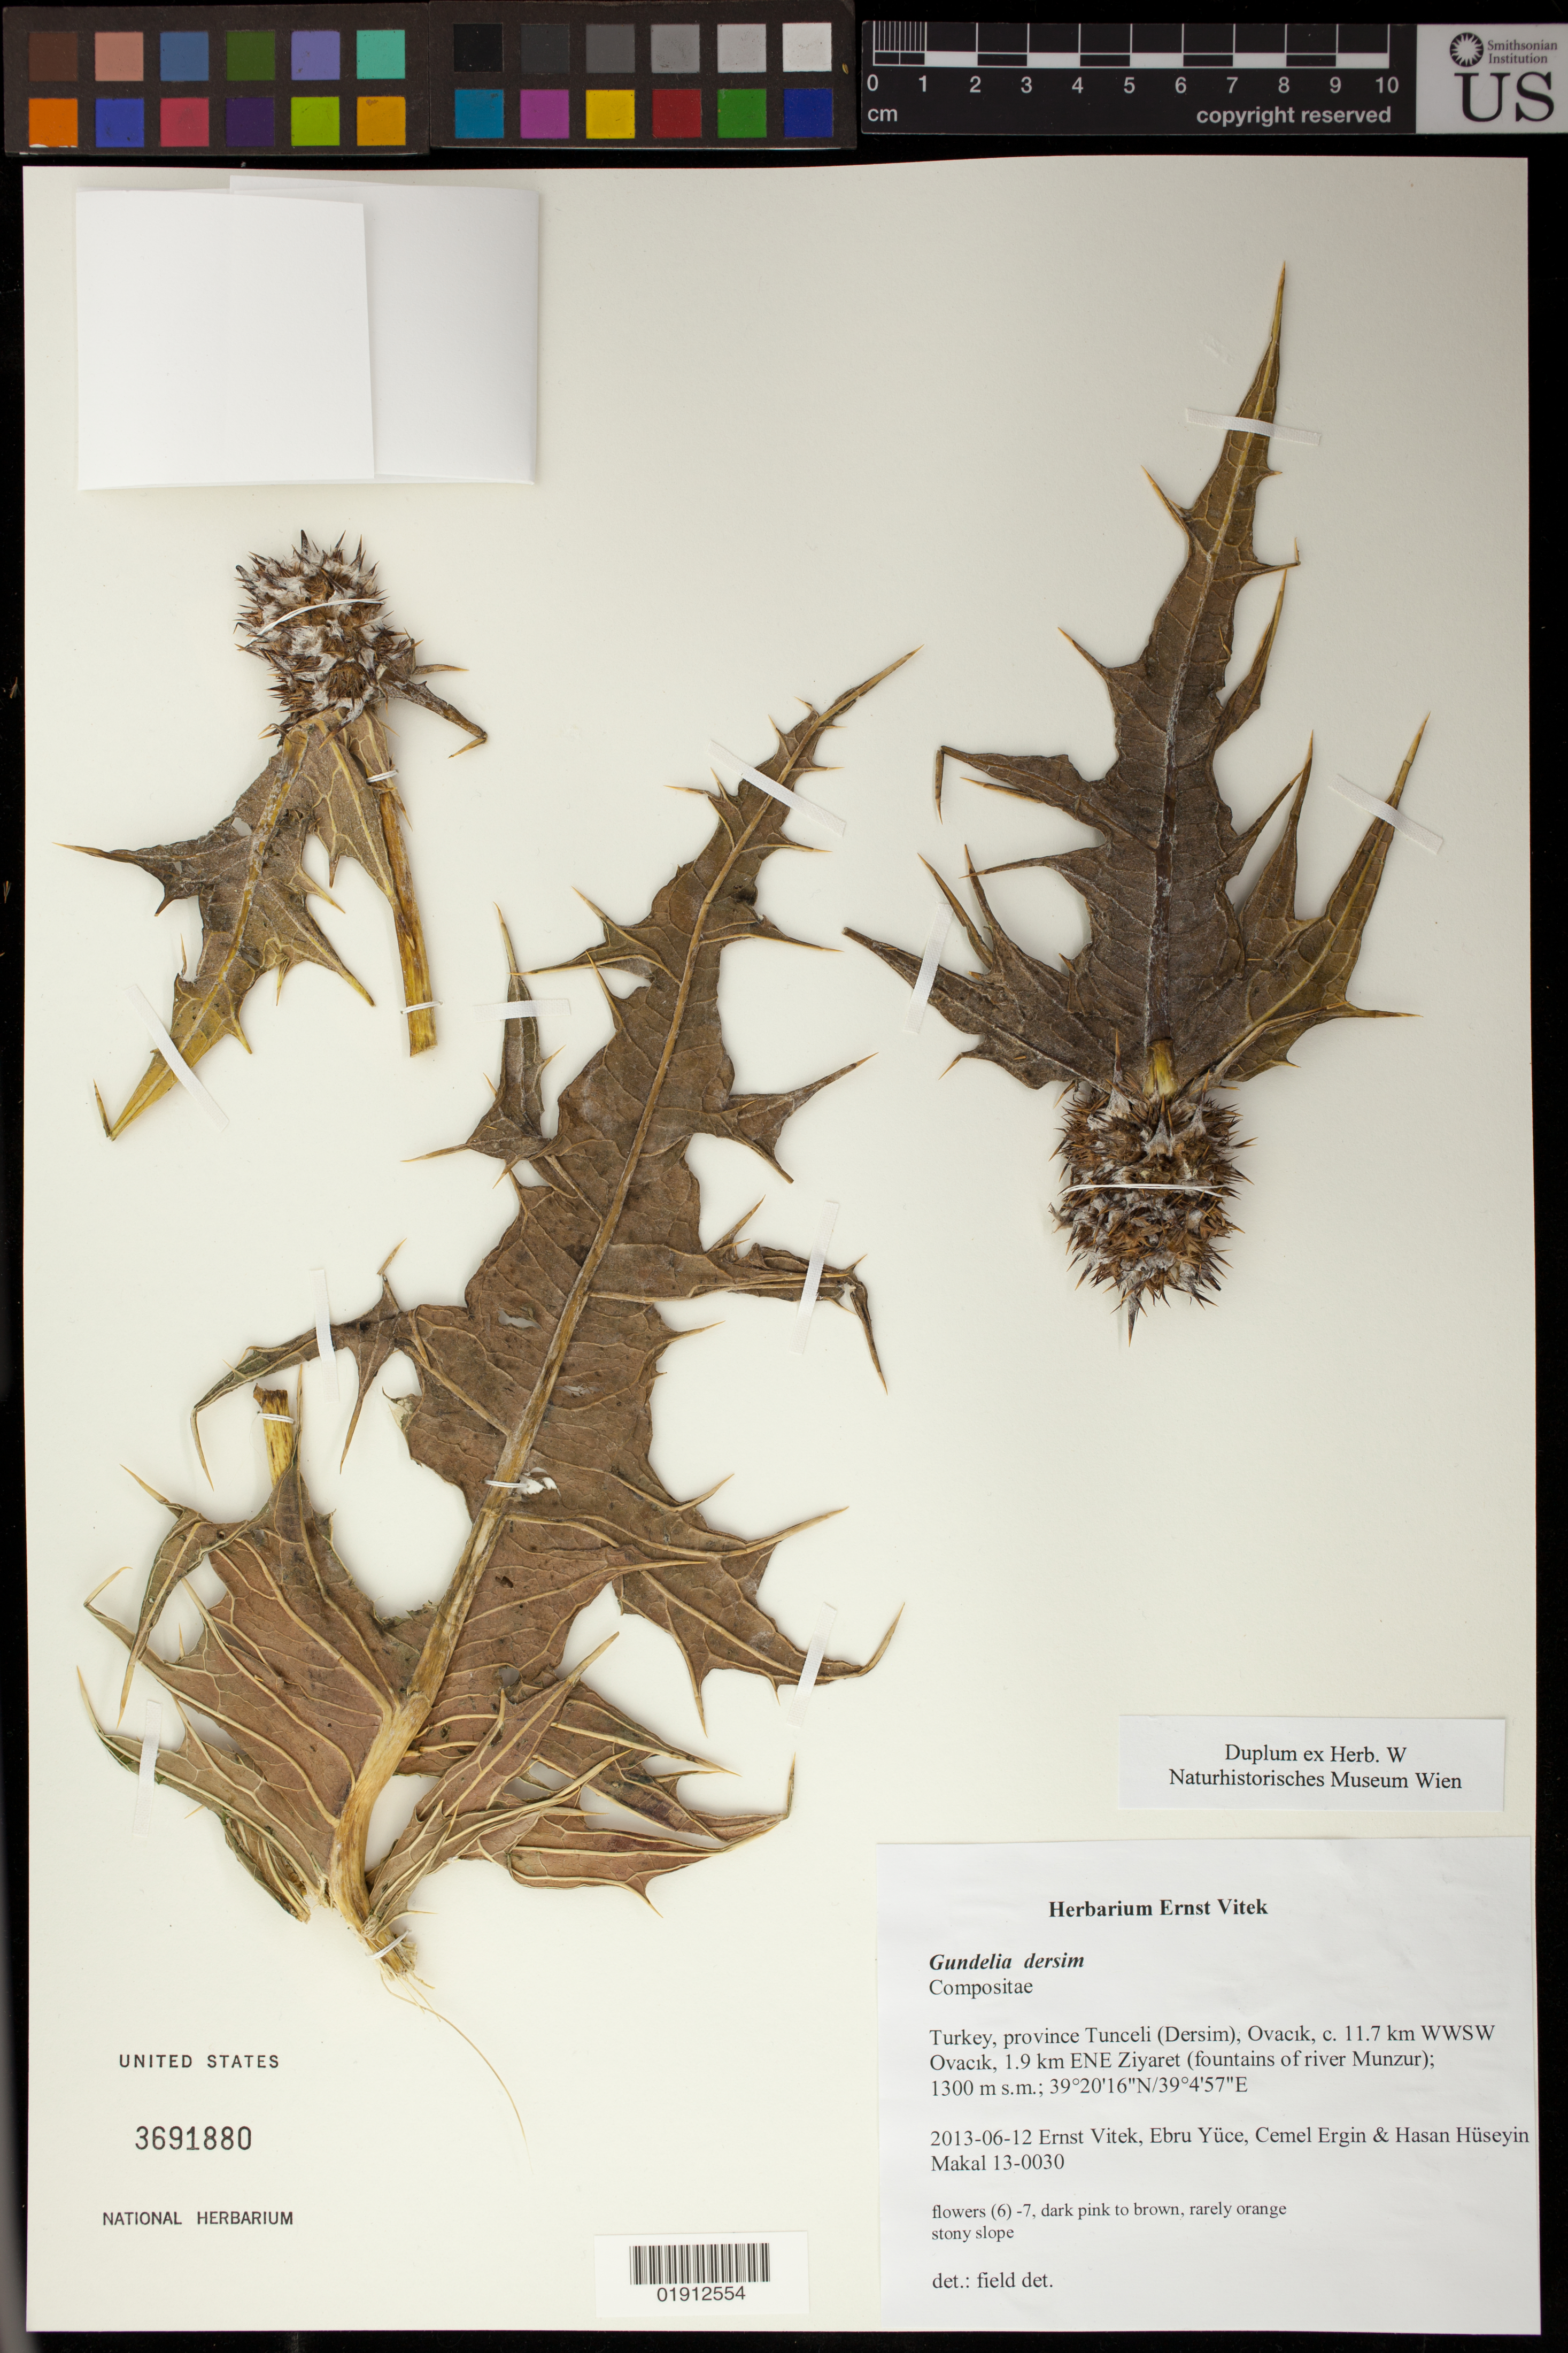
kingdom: Plantae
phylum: Tracheophyta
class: Magnoliopsida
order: Asterales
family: Asteraceae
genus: Gundelia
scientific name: Gundelia dersim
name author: Vitek et al.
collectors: E. Vitek, E. Yüce, C. Ergin & H. H. Makal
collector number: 13-0030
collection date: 2013-06-12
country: Turkey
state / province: Tunceli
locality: Turkey, province Tunceli (Dersim), Ovacik, c. 11.7 km WWSW Ovacik, 1.9 km ENE Ziyaret (fountains of river Munzur)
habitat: Stony slope.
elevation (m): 1300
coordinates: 39 20 16 N, 39 4 57 E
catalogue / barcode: US 3691880